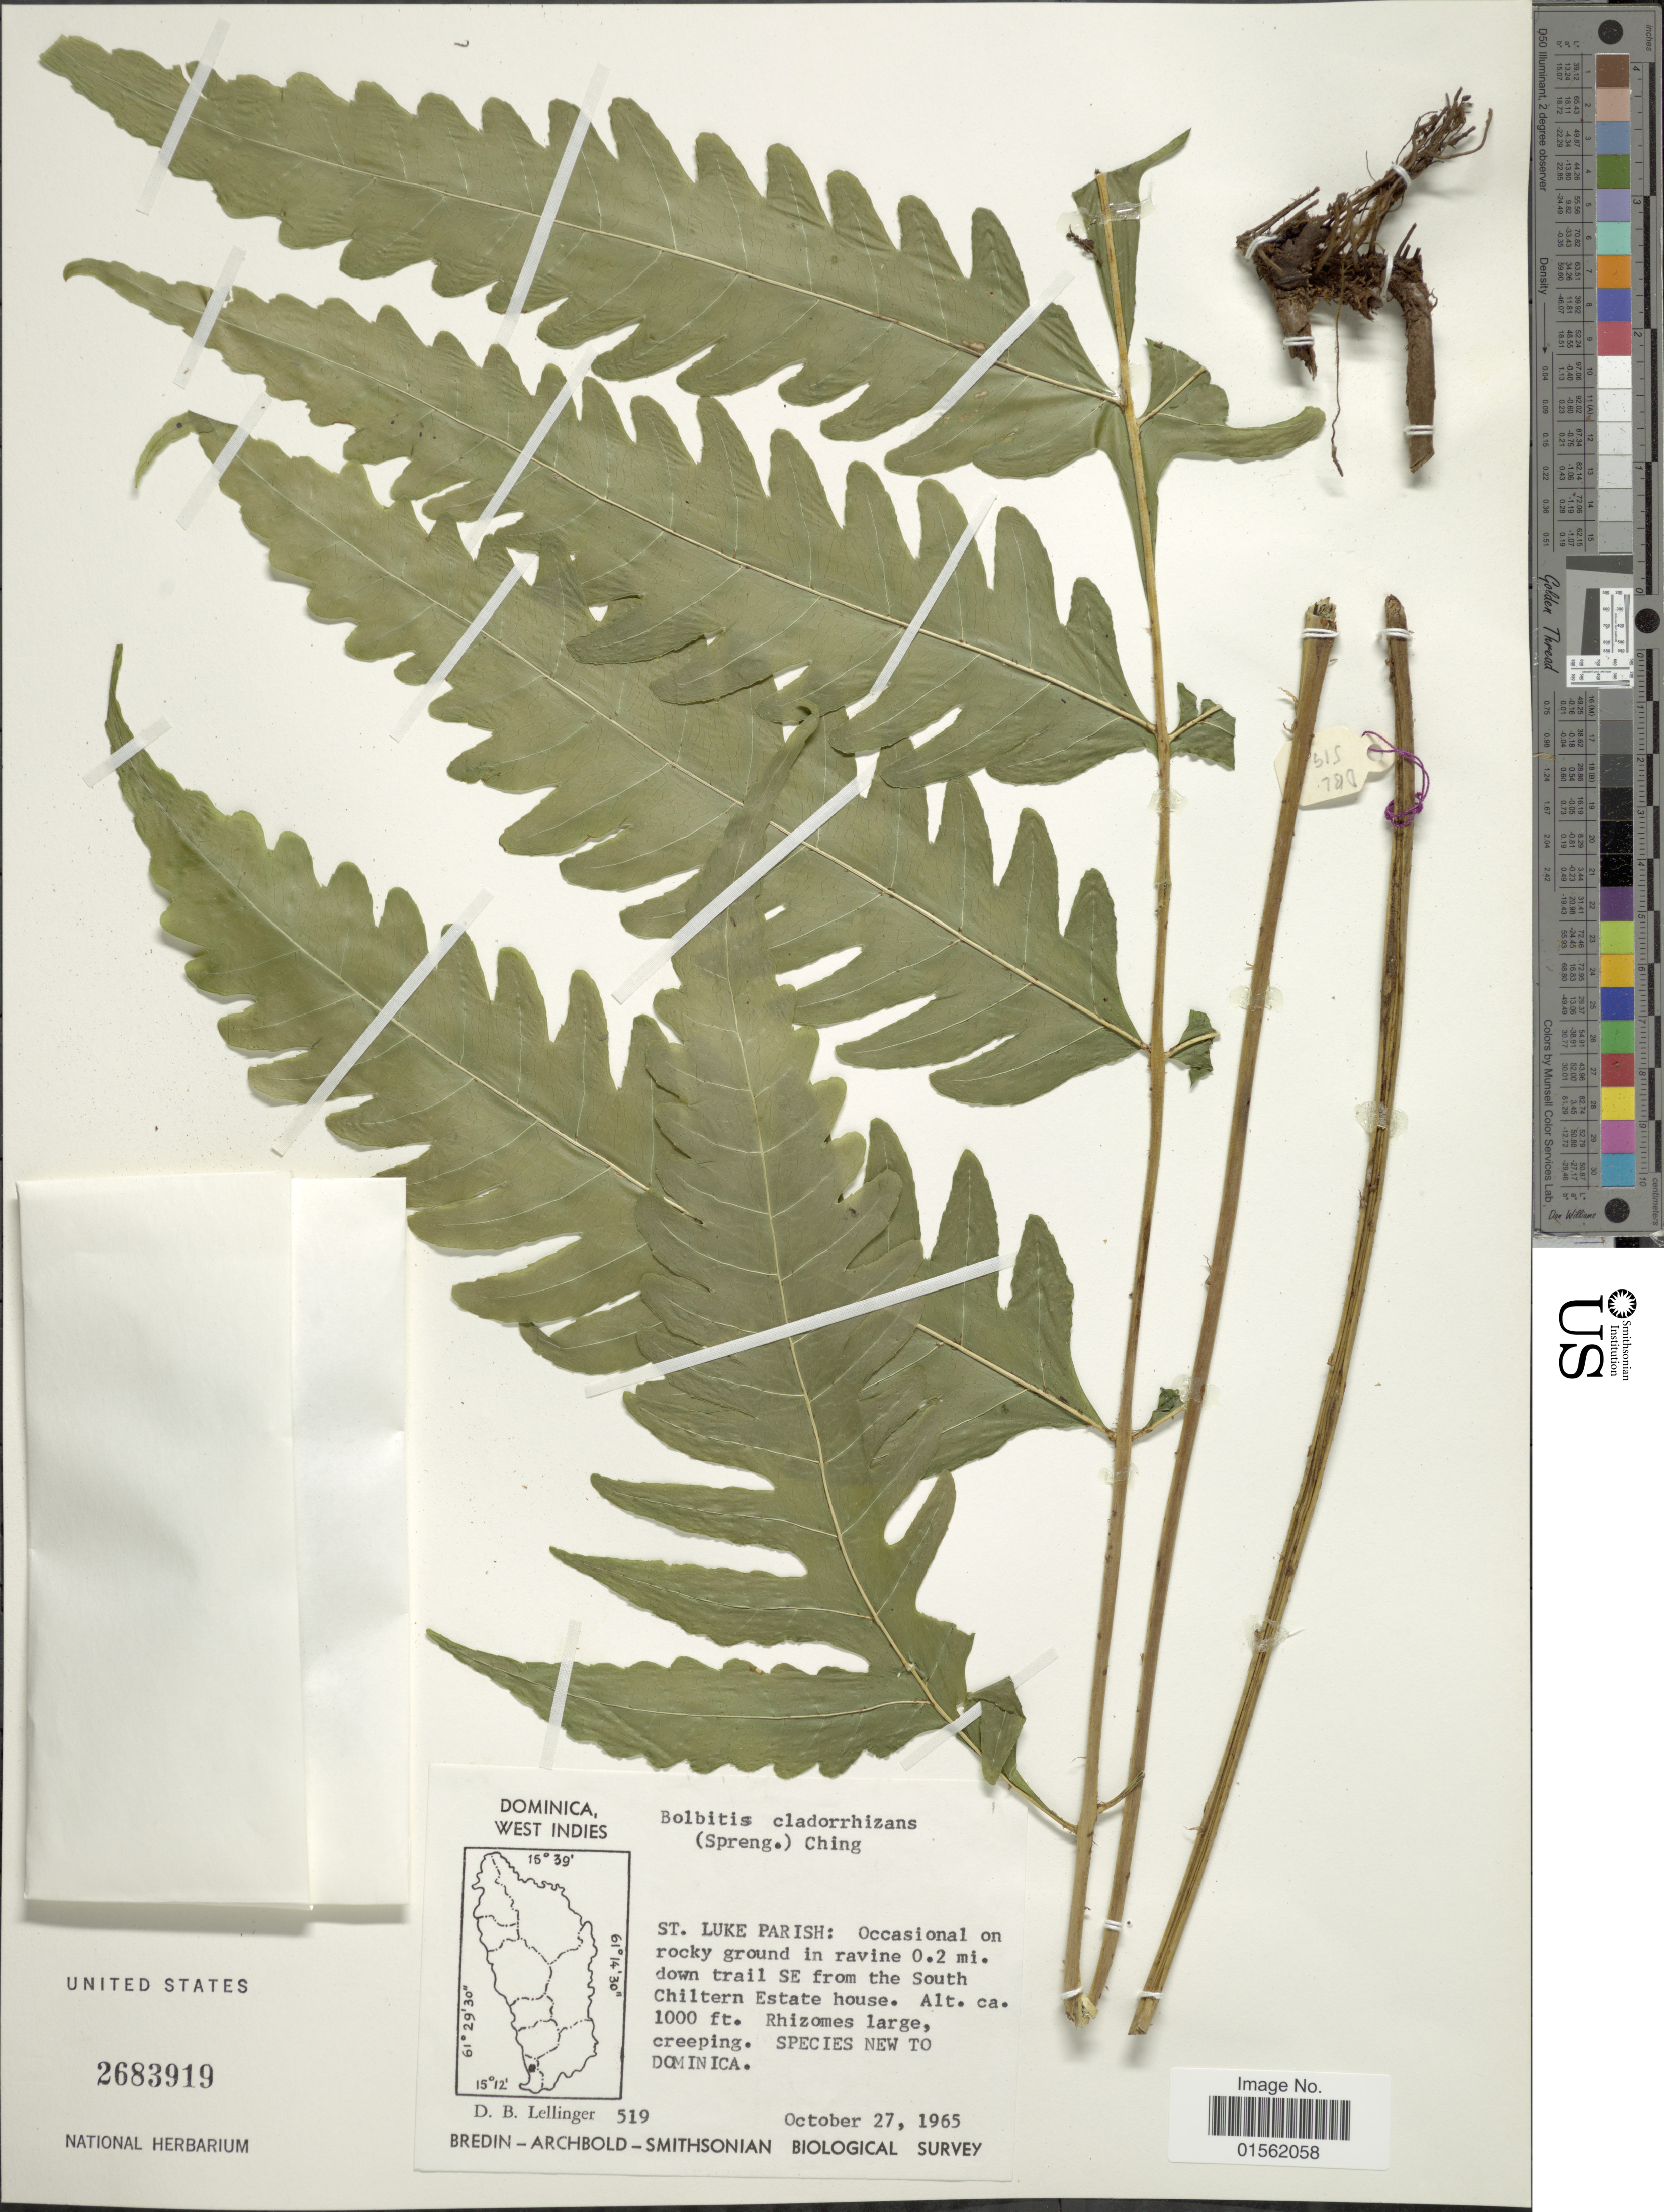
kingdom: Plantae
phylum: Tracheophyta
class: Polypodiopsida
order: Polypodiales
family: Dryopteridaceae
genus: Bolbitis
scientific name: Bolbitis portoricensis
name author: (Spreng.) Hennipman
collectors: D. B. Lellinger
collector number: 519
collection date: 1965-10-27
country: Dominica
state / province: St. Luke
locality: Occasional on rocky ground in ravine 0.2 mi. down trail SE from the South Chiltern Estate House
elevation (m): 305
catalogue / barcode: US 2683919